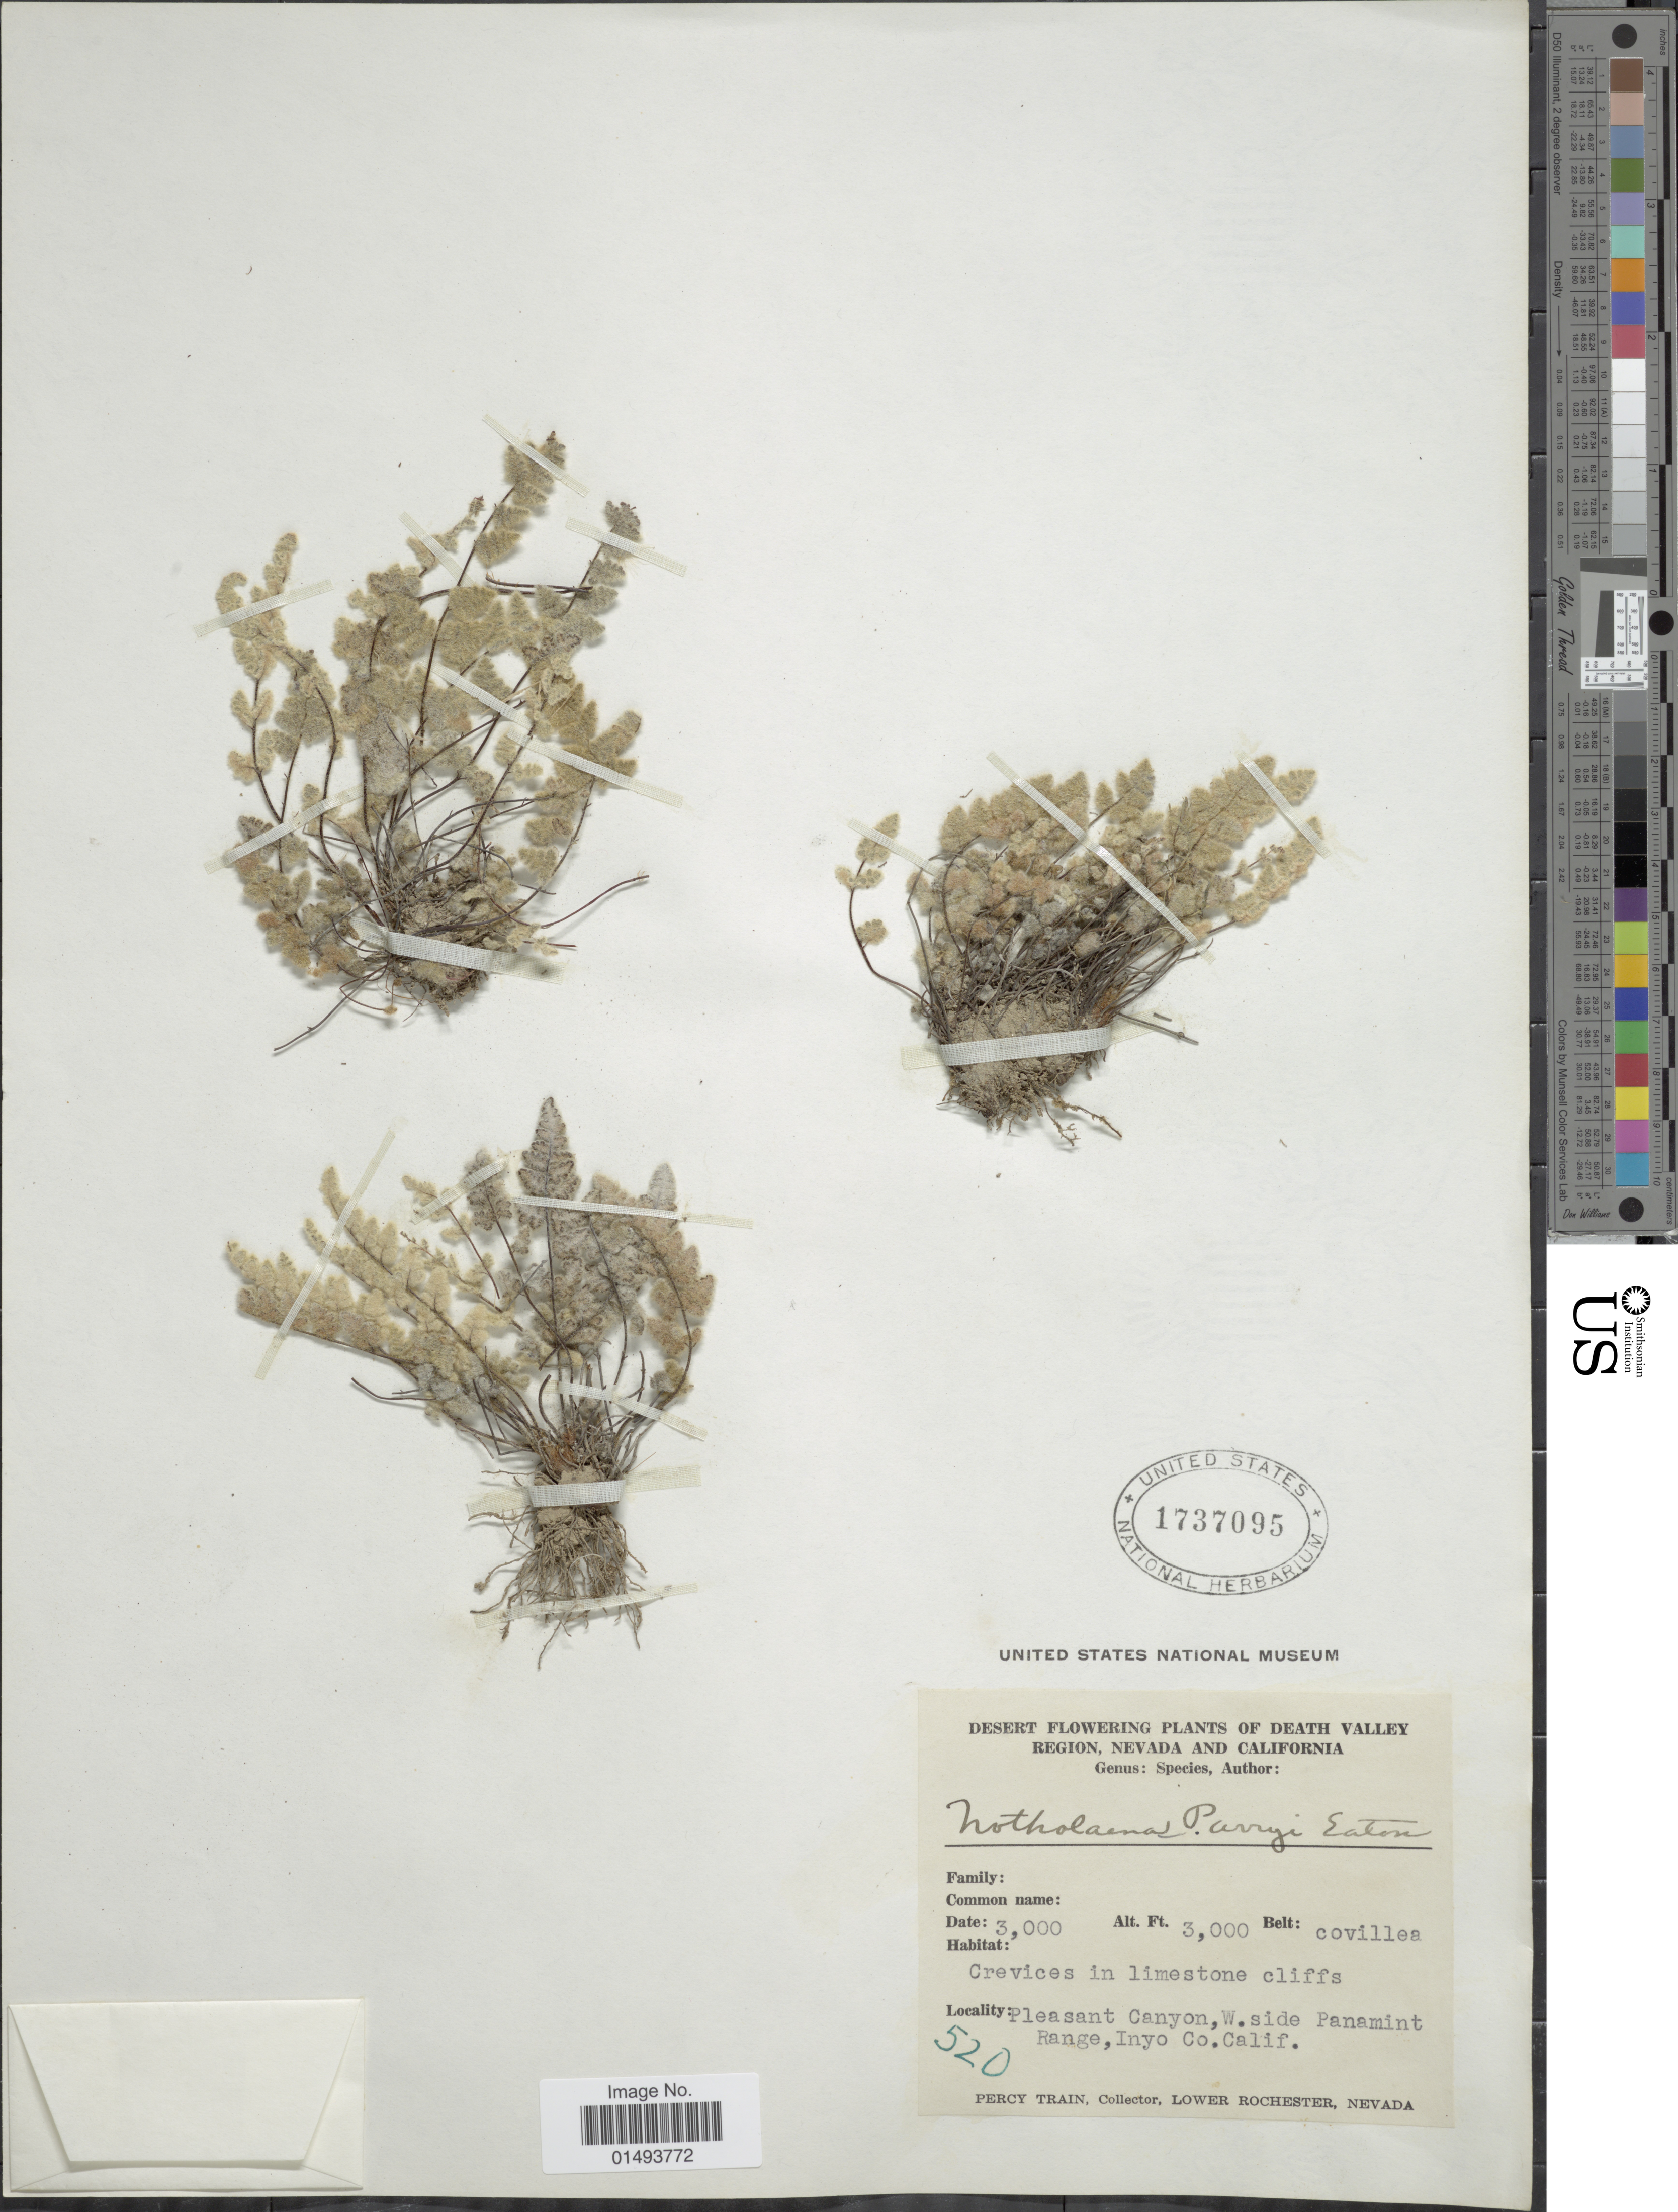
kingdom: Plantae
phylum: Tracheophyta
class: Polypodiopsida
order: Polypodiales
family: Pteridaceae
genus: Myriopteris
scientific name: Myriopteris parryi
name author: (D.C. Eaton) Grusz & Windham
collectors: P. Train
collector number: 520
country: United States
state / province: California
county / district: Inyo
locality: Pleasant Canyon, W. side Panamint Range, Inyo Co. Calif.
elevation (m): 914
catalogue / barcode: US 1737095